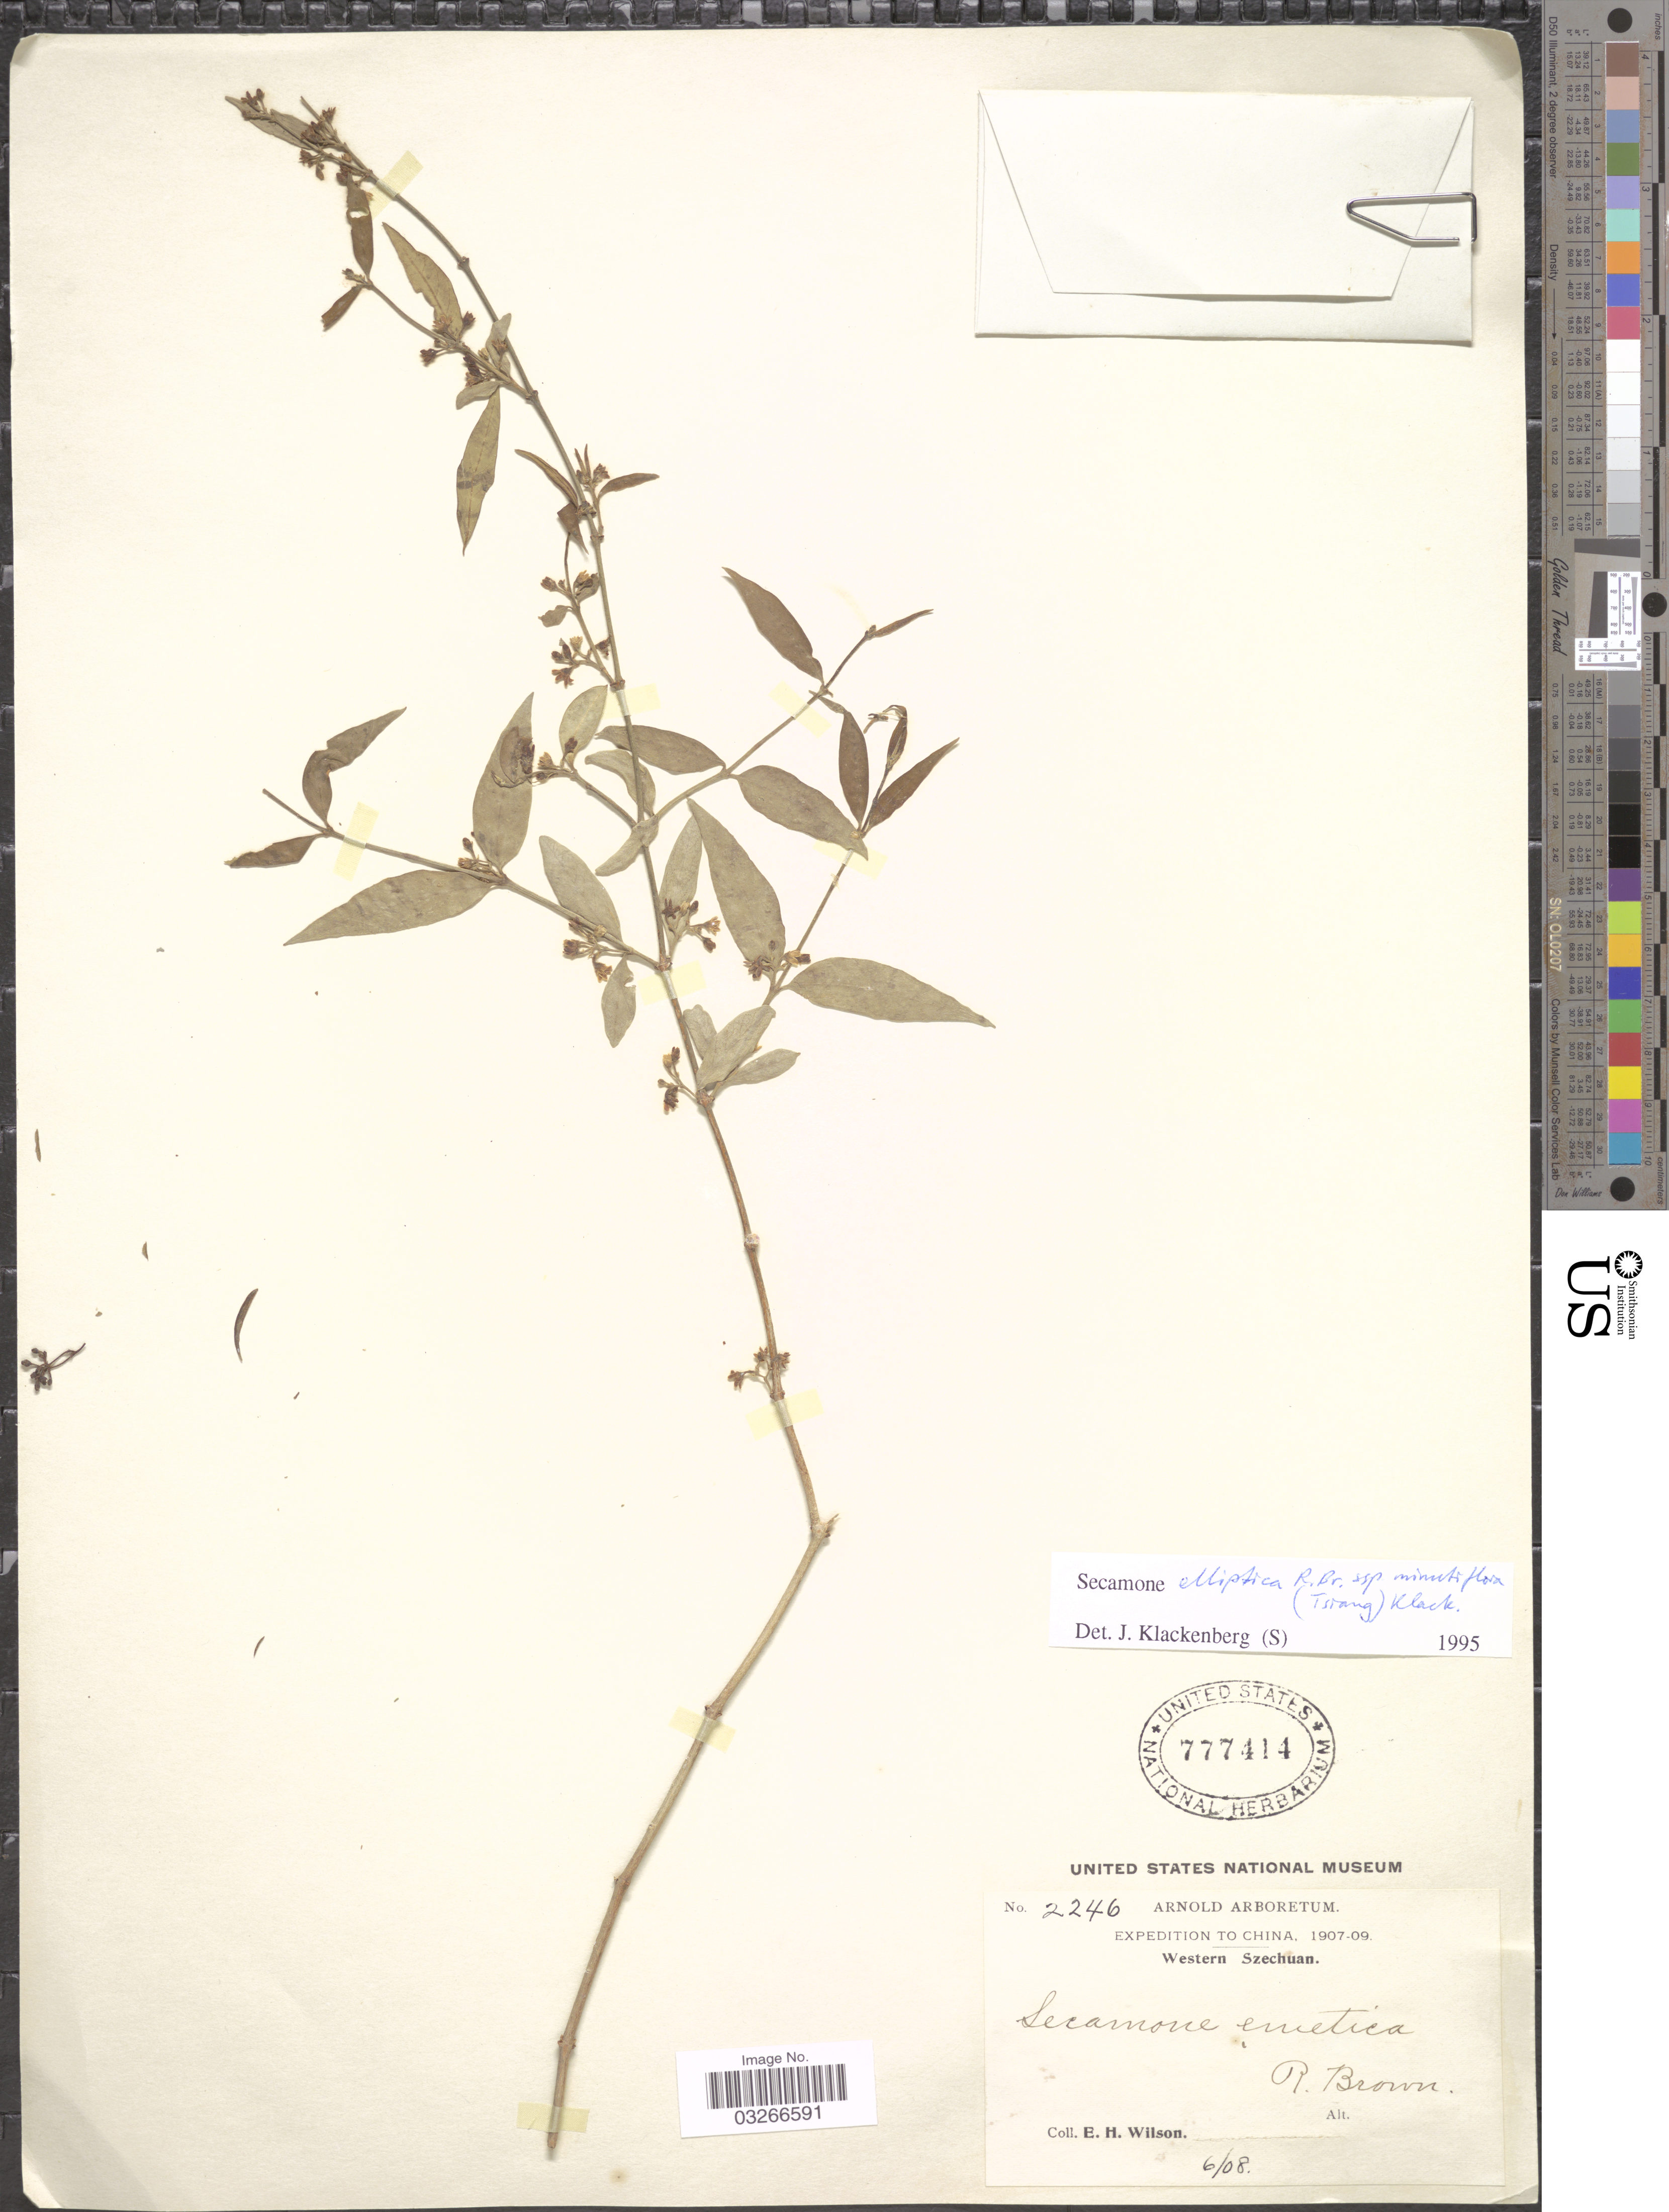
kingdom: Plantae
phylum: Tracheophyta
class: Magnoliopsida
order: Gentianales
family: Apocynaceae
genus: Secamone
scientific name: Secamone elliptica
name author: R. Br.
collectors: E. Wilson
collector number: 2246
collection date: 1908-06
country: China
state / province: Sichuan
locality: Western Szechuan.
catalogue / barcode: US 777414